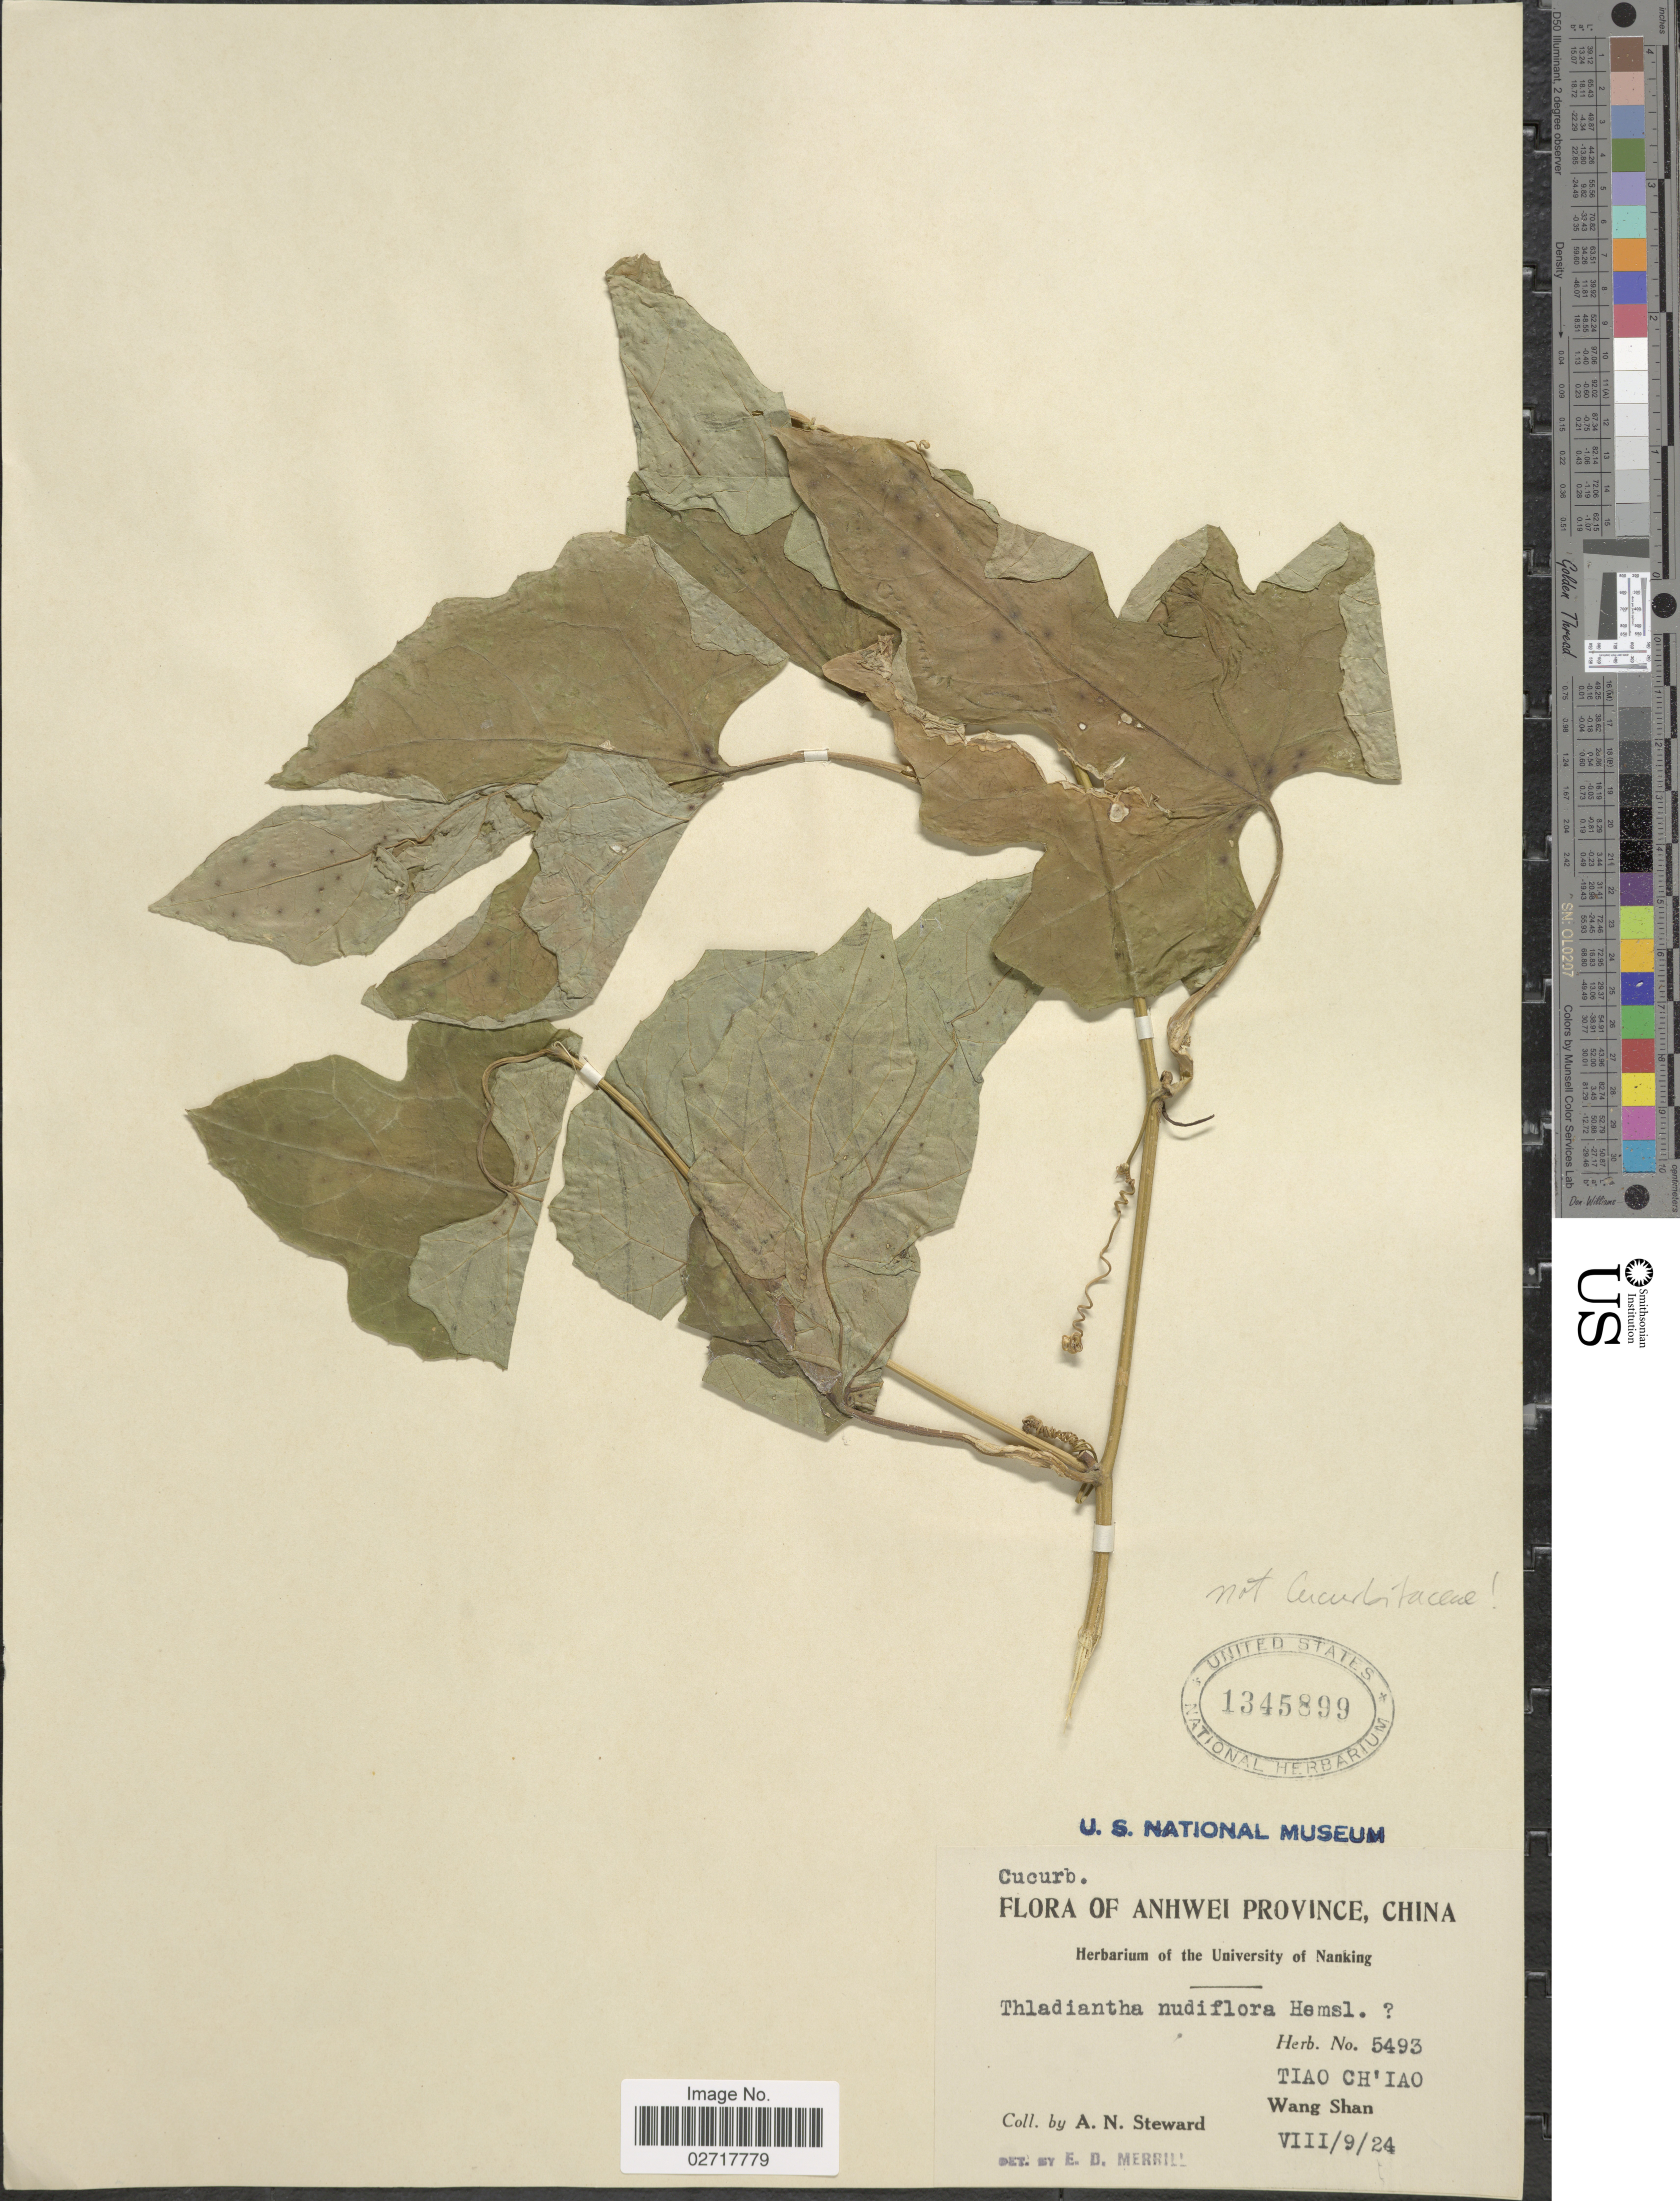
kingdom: Plantae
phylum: Tracheophyta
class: Magnoliopsida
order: Cucurbitales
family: Cucurbitaceae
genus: Thladiantha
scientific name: Thladiantha sp.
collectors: A. N. Steward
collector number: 5493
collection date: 1924-08-09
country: China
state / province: Anhui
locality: Anhwei Province. Tiao Ch'Iao. Wang Shan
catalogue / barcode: US 1345899